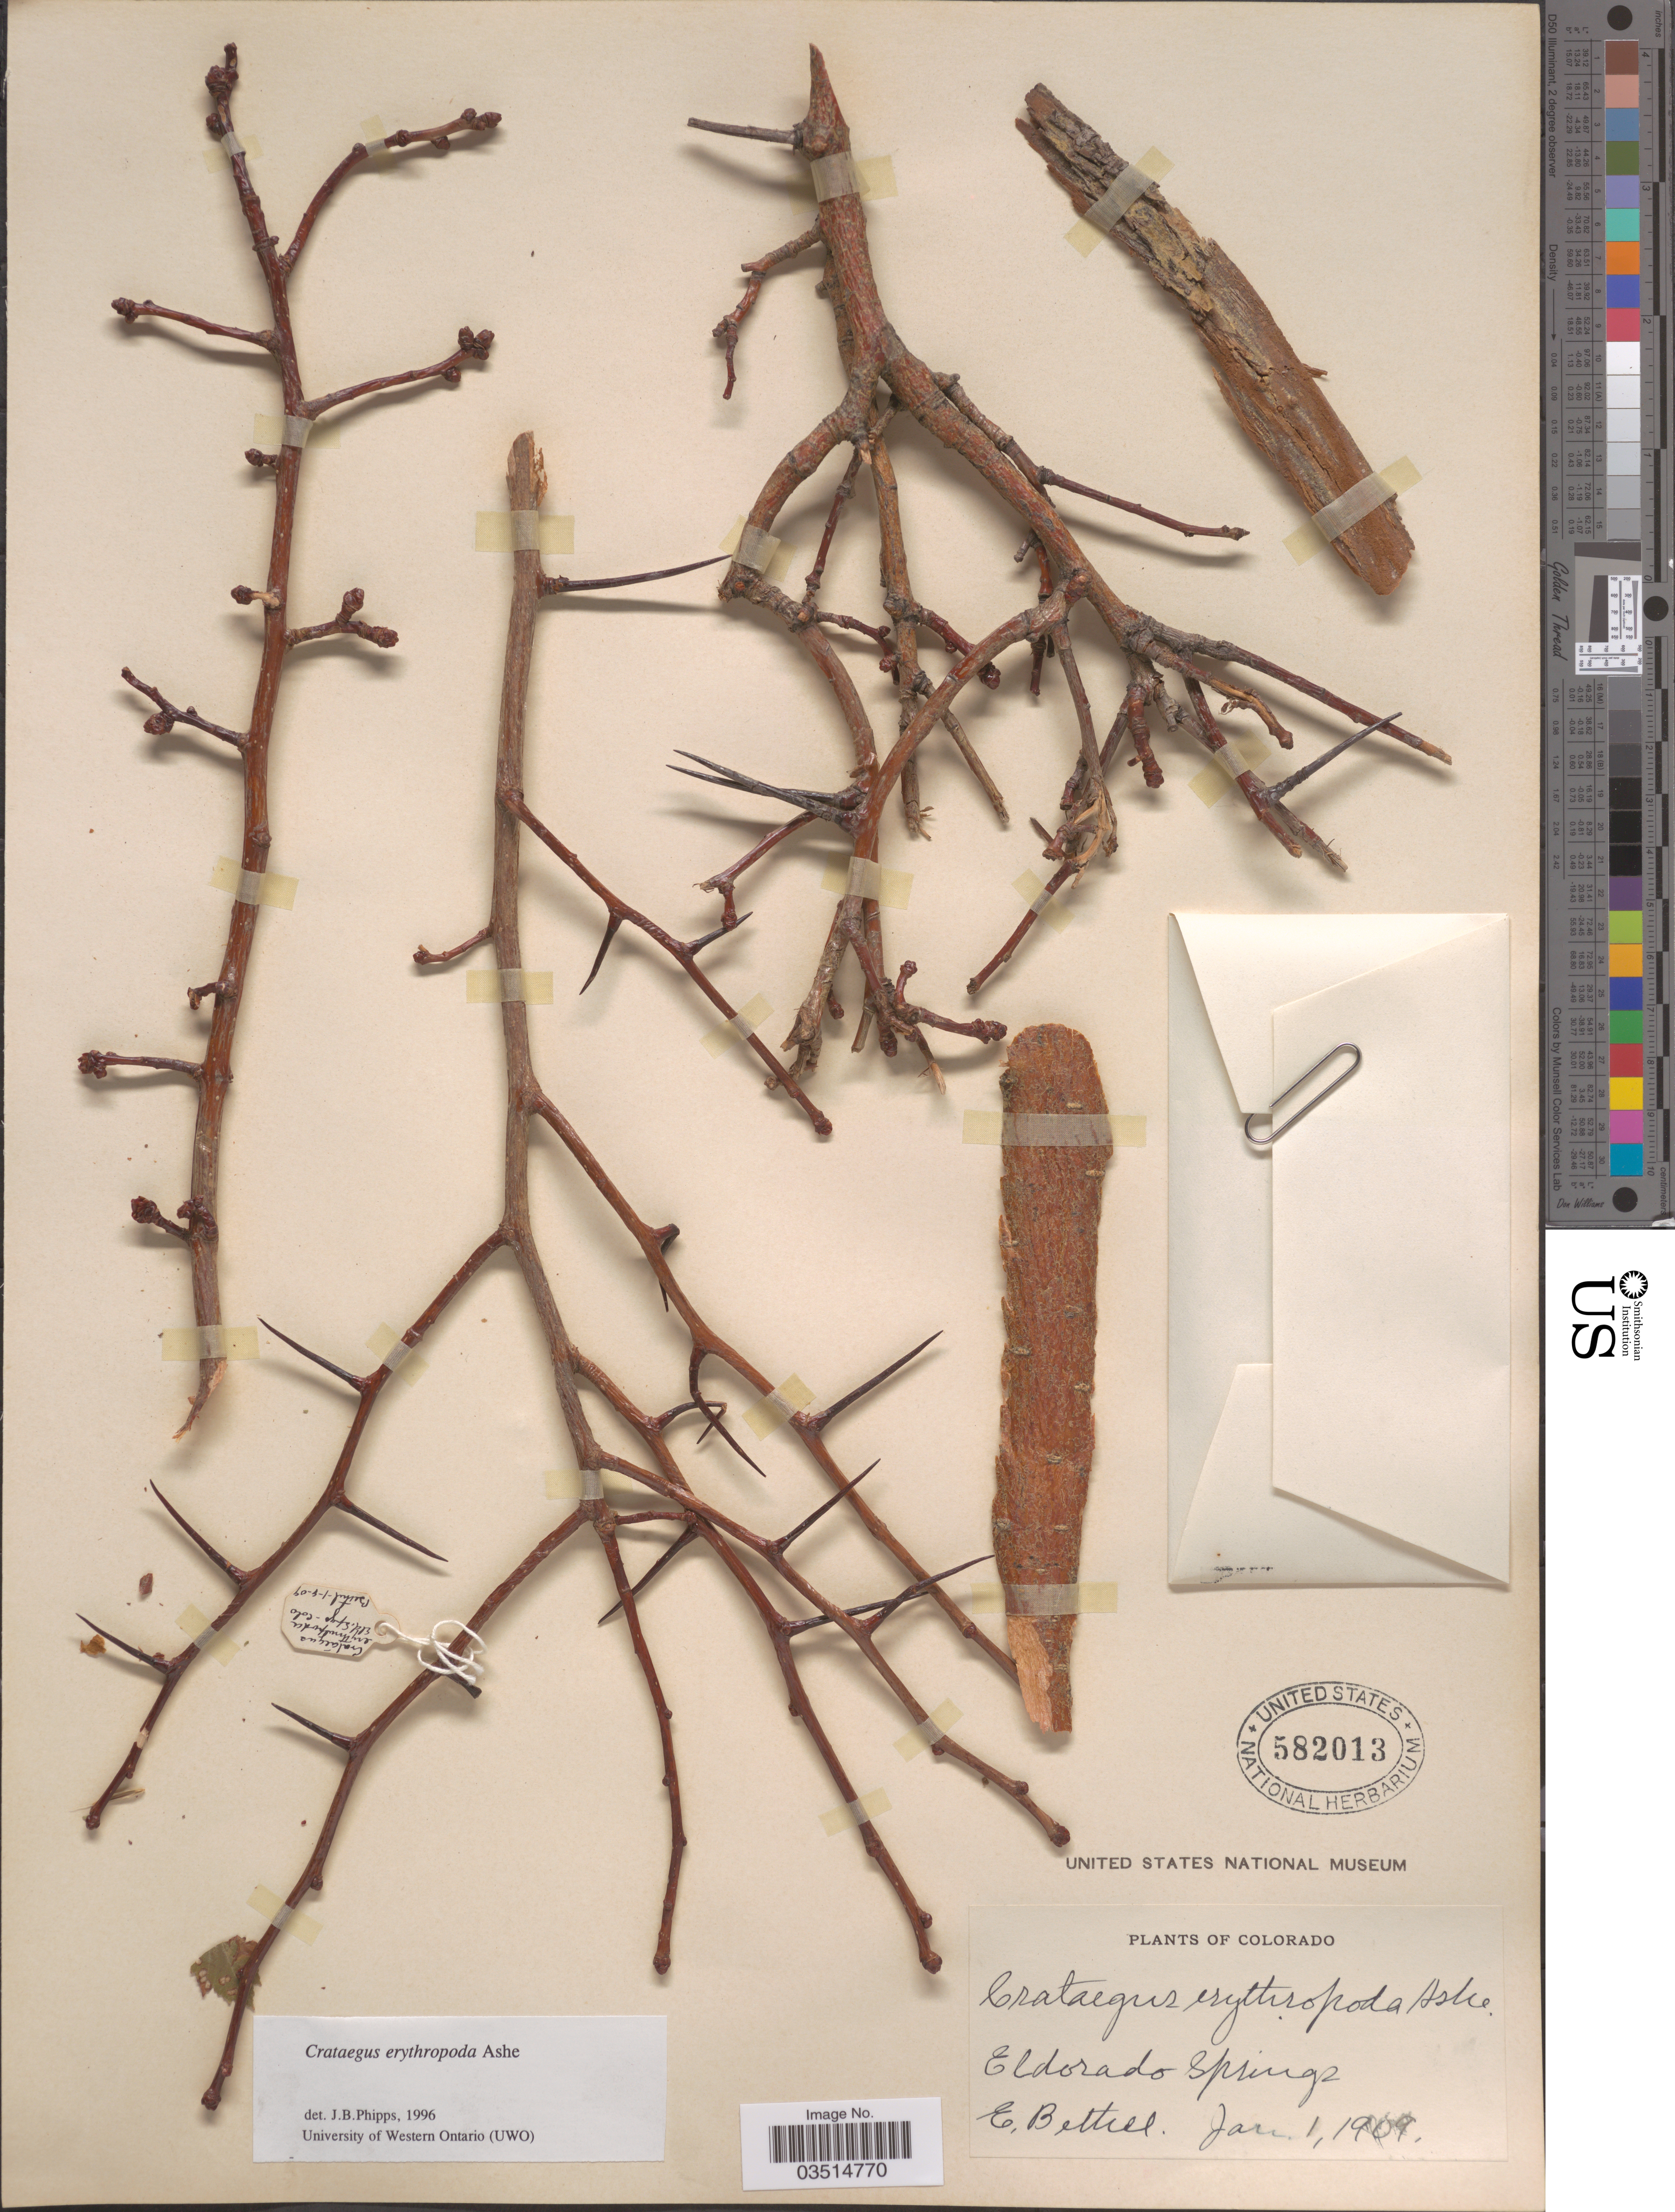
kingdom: Plantae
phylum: Tracheophyta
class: Magnoliopsida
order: Rosales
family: Rosaceae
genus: Crataegus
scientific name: Crataegus erythropoda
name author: Ashe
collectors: E. Bethel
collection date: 1909-01-01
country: United States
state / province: Colorado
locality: Eldorado Springs.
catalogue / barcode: US 582013